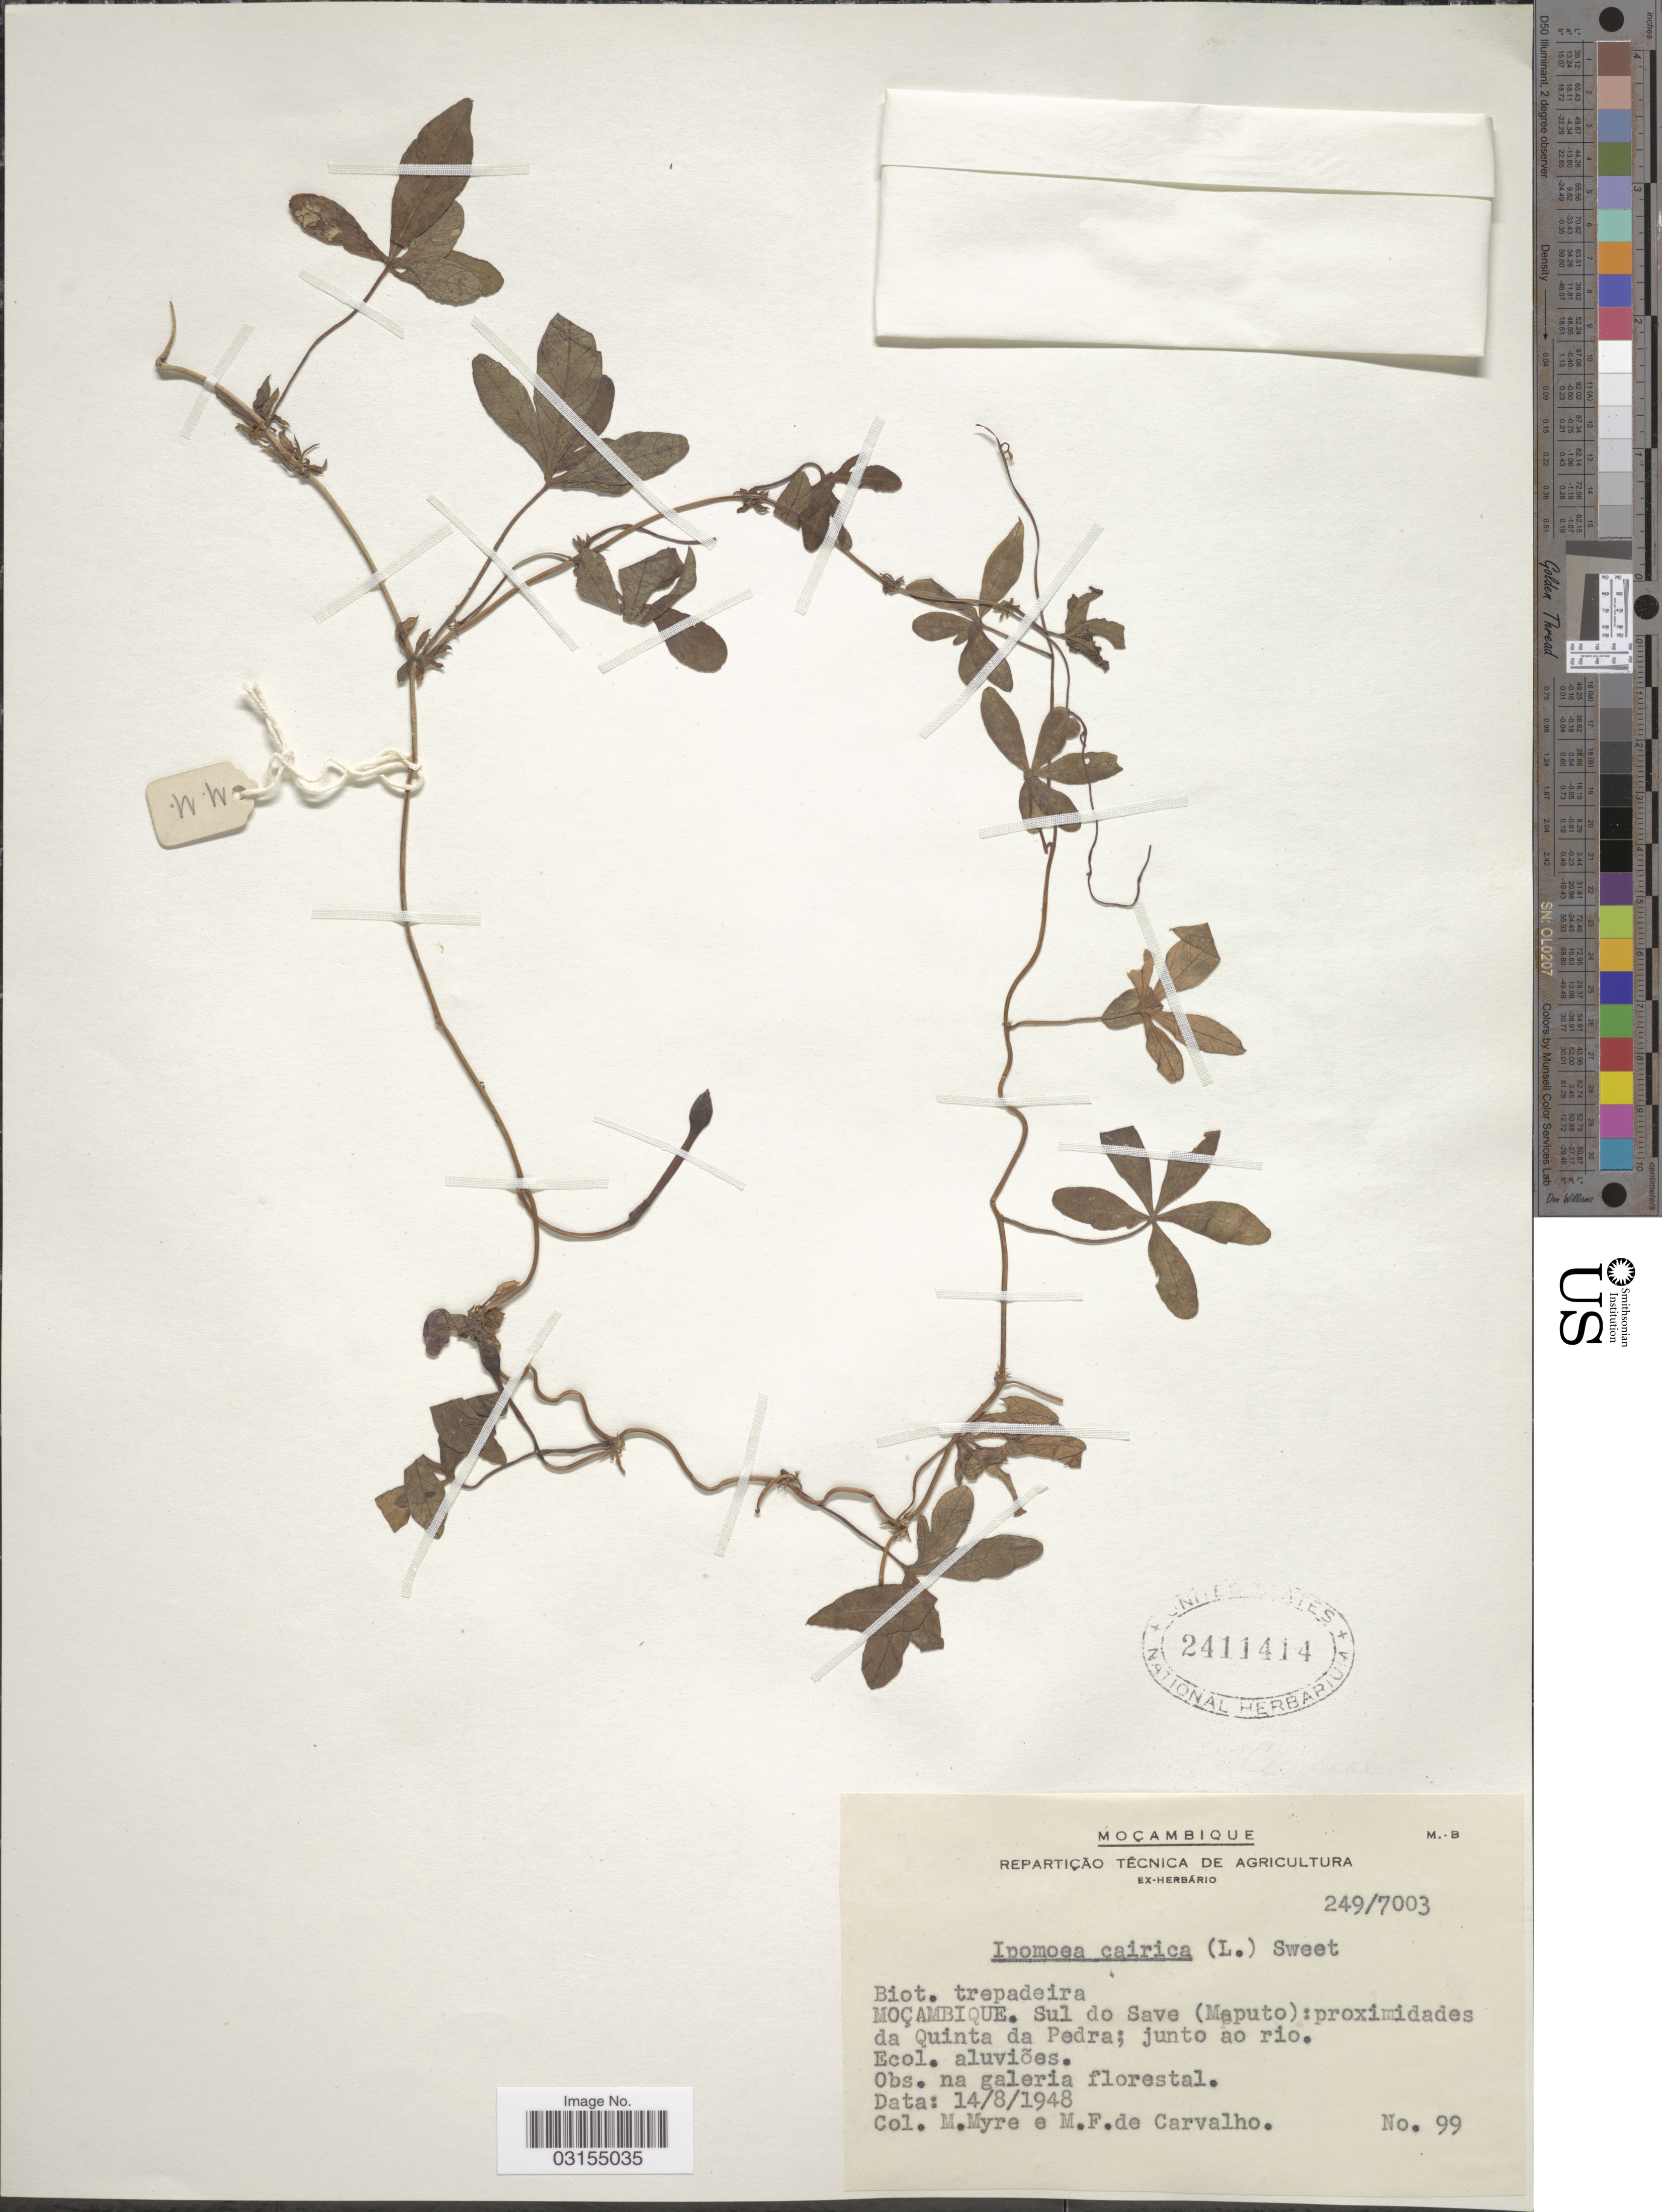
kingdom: Plantae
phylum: Tracheophyta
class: Magnoliopsida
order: Solanales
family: Convolvulaceae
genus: Ipomoea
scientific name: Ipomoea cairica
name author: (L.) Sweet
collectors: Myre, M. & M. F. Carvalho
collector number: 99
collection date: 1948-08-14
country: Mozambique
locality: Moçambique. Sul do Save (Maputo): proximidades da Quinta da Pedra; junto ao rio.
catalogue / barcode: US 2411414